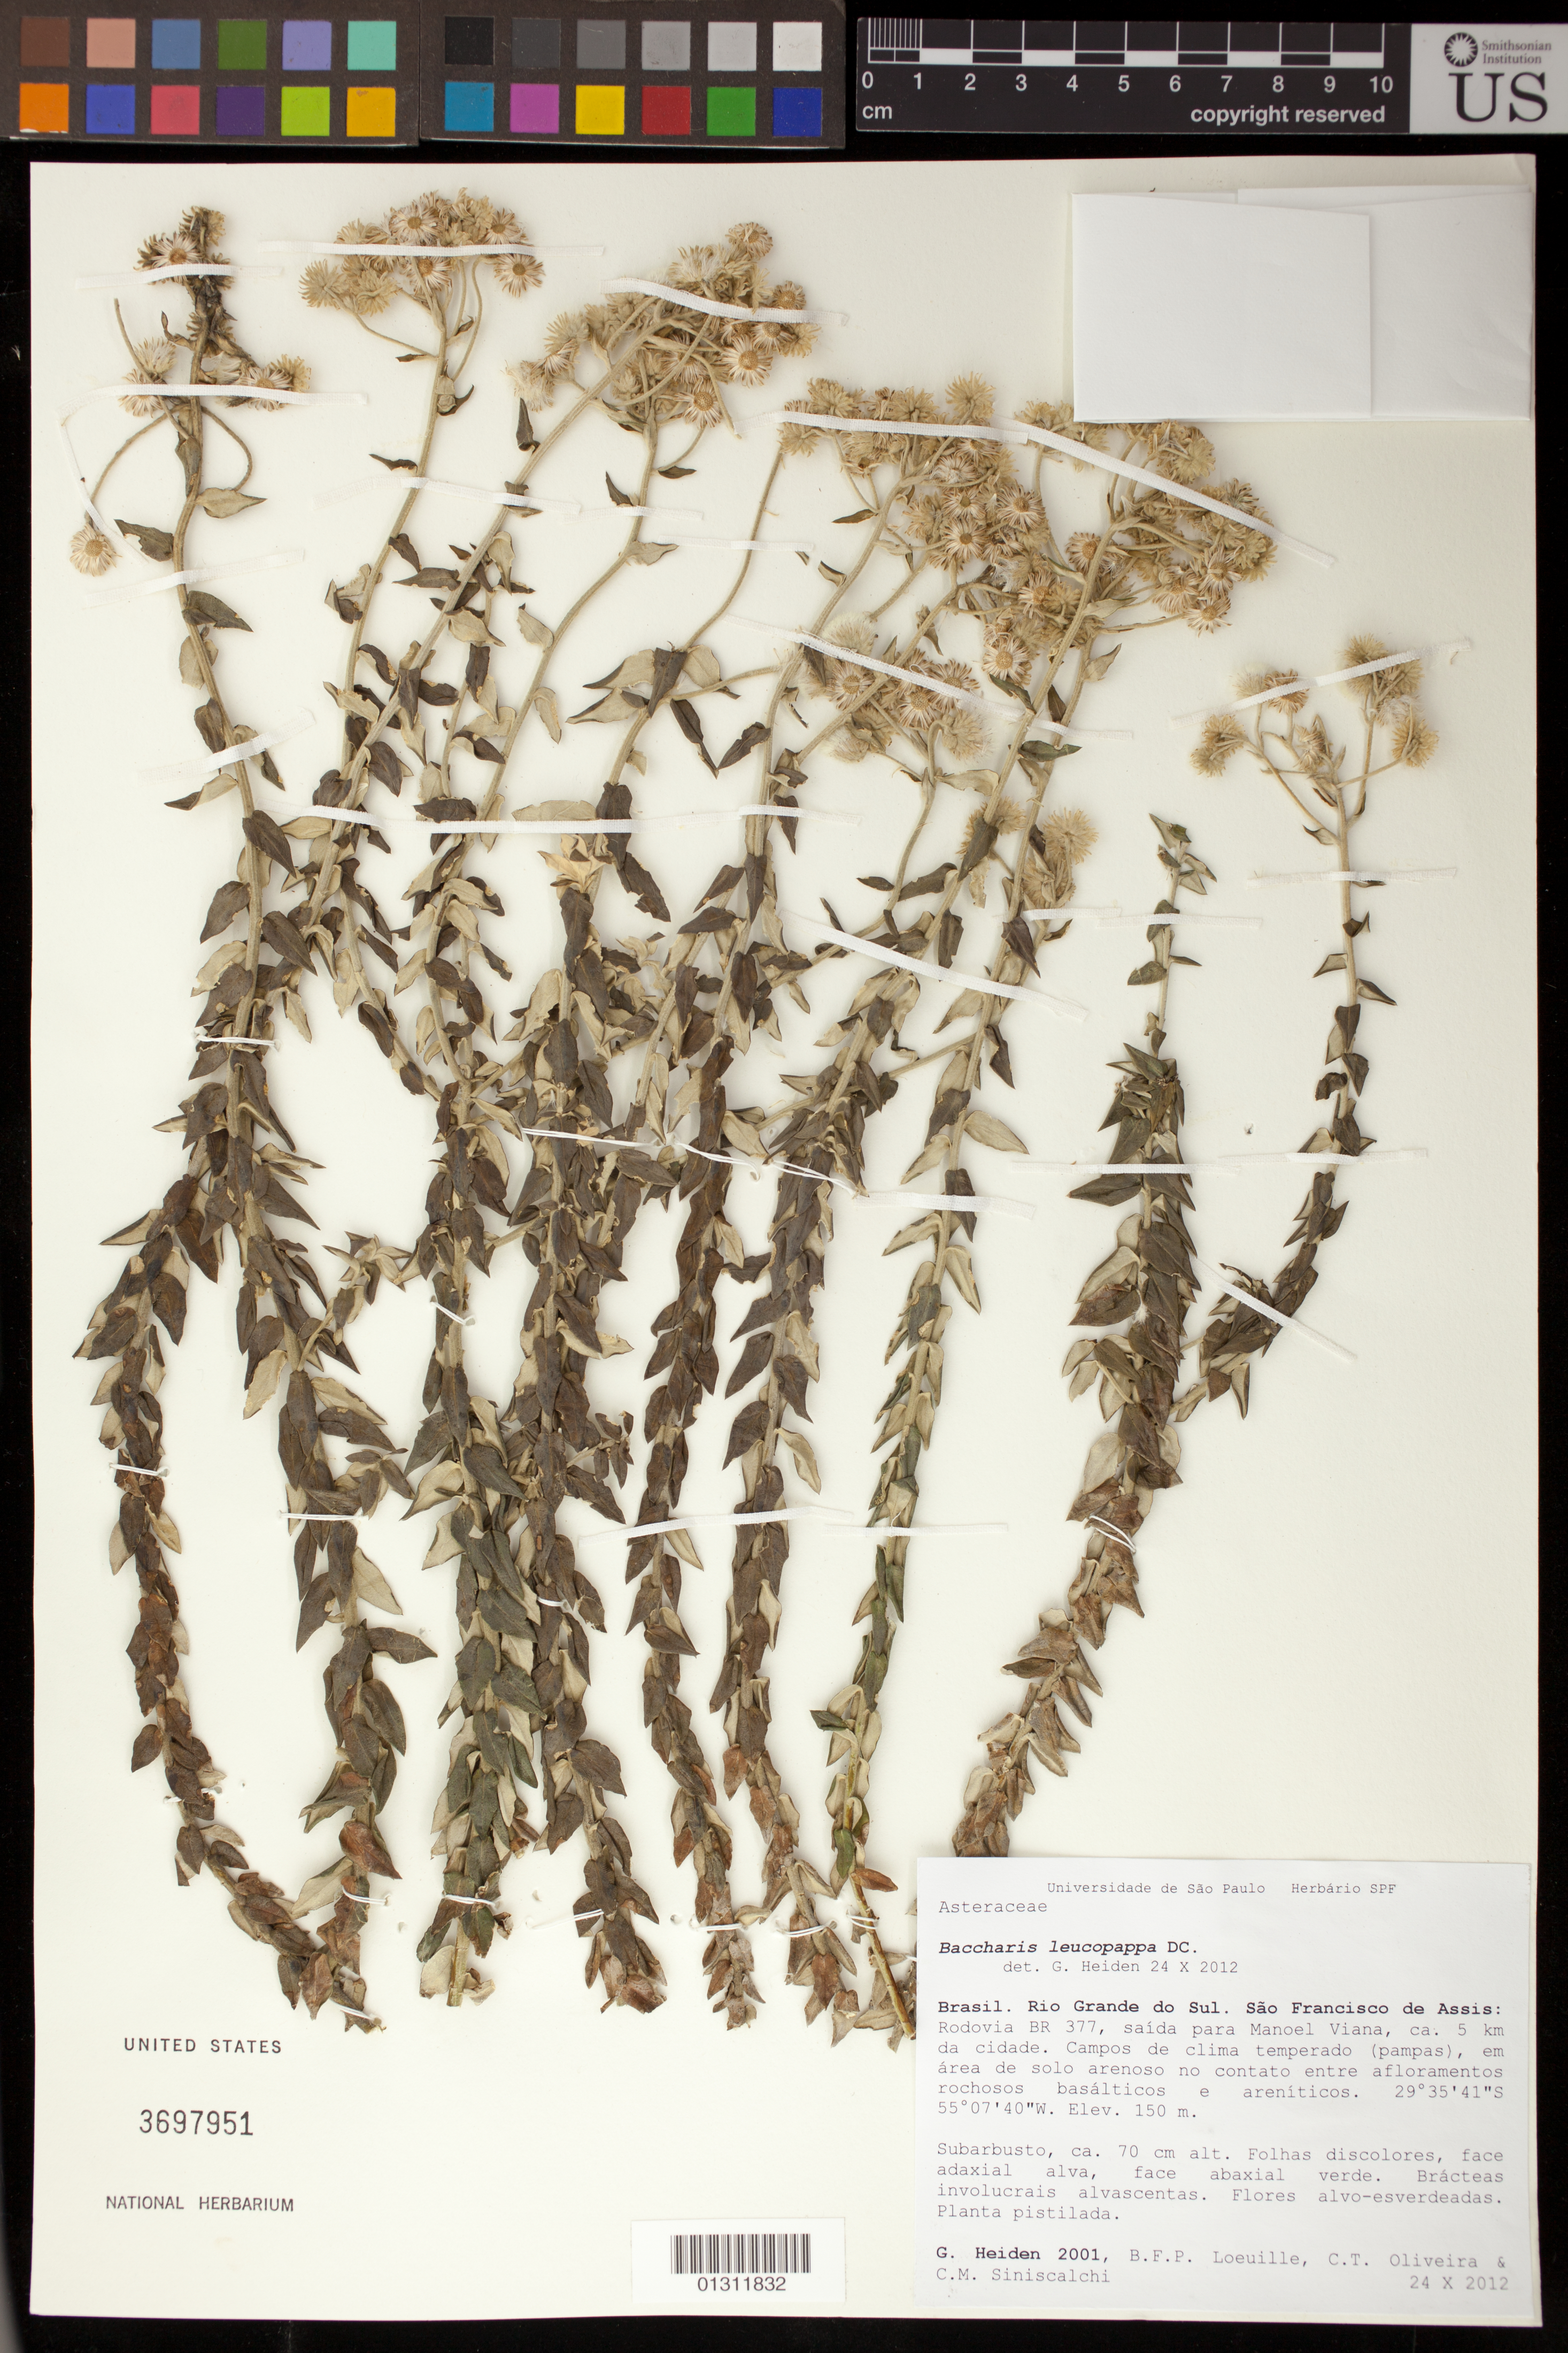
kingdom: Plantae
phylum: Tracheophyta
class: Magnoliopsida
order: Asterales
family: Asteraceae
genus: Baccharis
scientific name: Baccharis leucopappa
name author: DC.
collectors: G. Heiden, B. Loeuille, C. T. Oliveira & C. Siniscalchi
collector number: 2001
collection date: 2012-10-24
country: Brazil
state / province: Rio Grande do Sul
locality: Sao Francisco de Assis: Rodovia BR 377, saida para Manoel Viana, ca. 5 km de cidade.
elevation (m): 150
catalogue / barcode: US 3697951